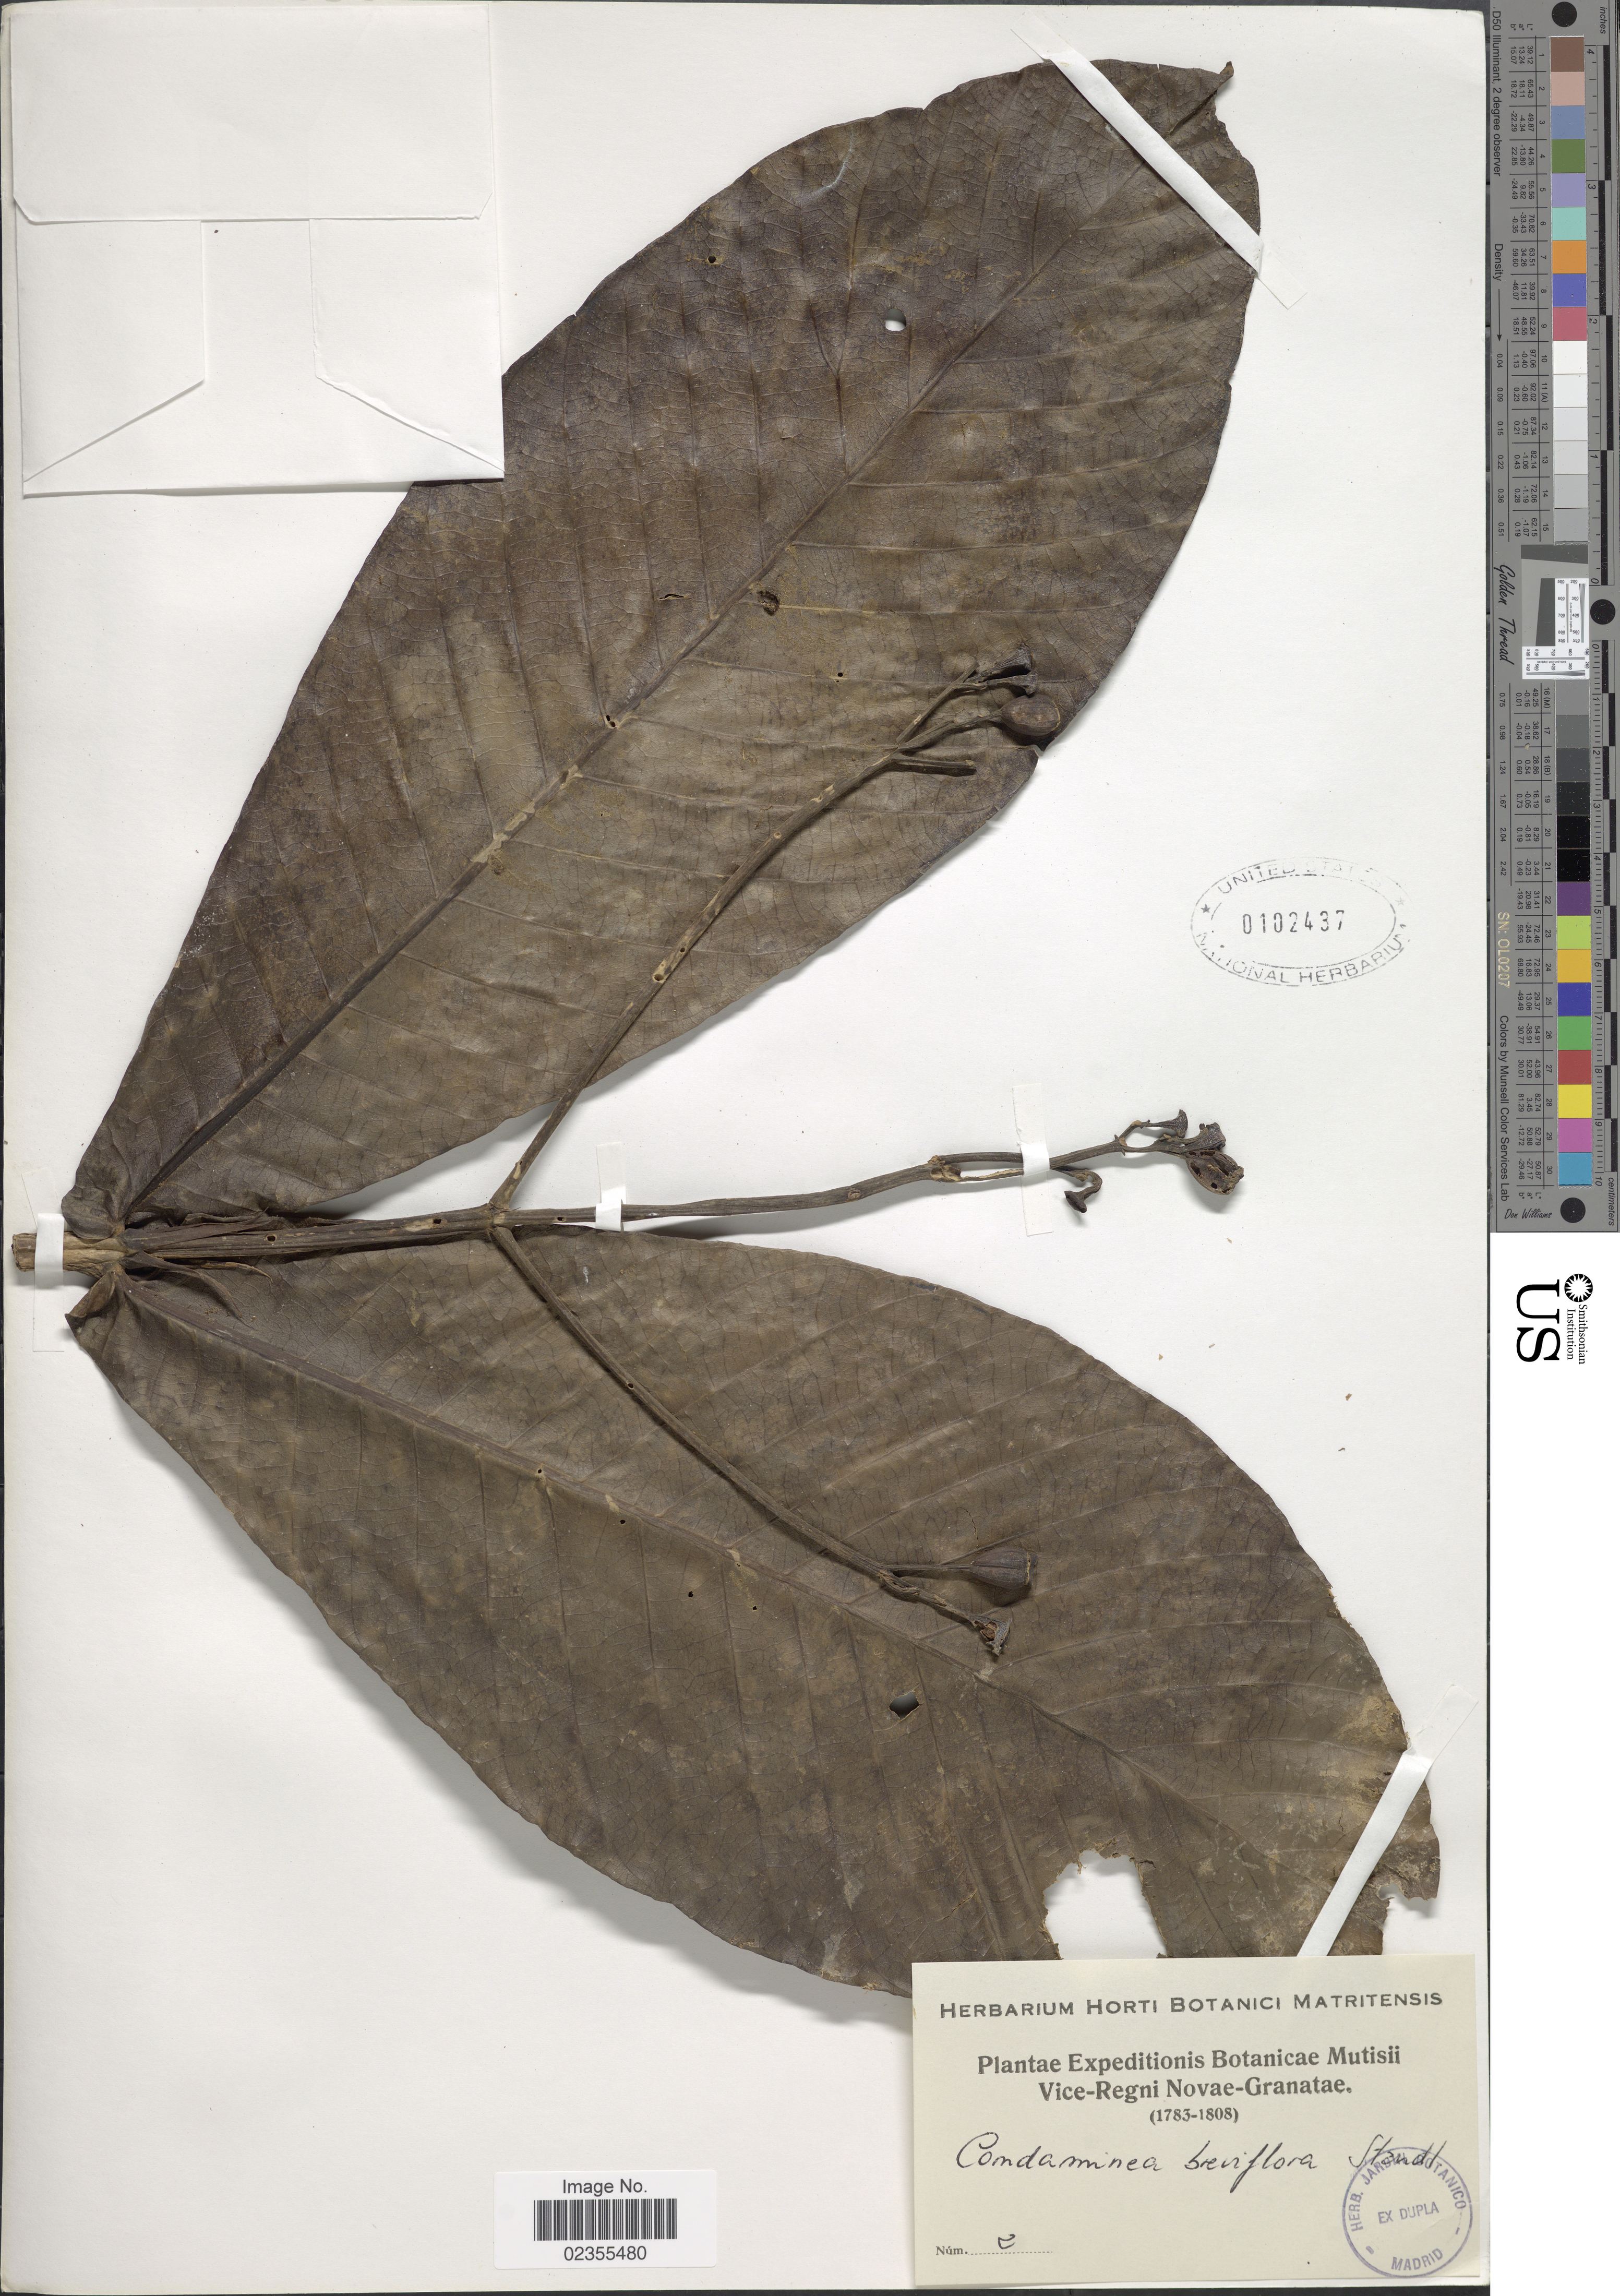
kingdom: Plantae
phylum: Tracheophyta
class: Magnoliopsida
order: Gentianales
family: Rubiaceae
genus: Condaminea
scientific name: Condaminea breviflora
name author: Standl.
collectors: Expeditions Botanicae Mutisii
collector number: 2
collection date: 1783/1808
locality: Vice-Regni Novae-Granatae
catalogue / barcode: US 102437